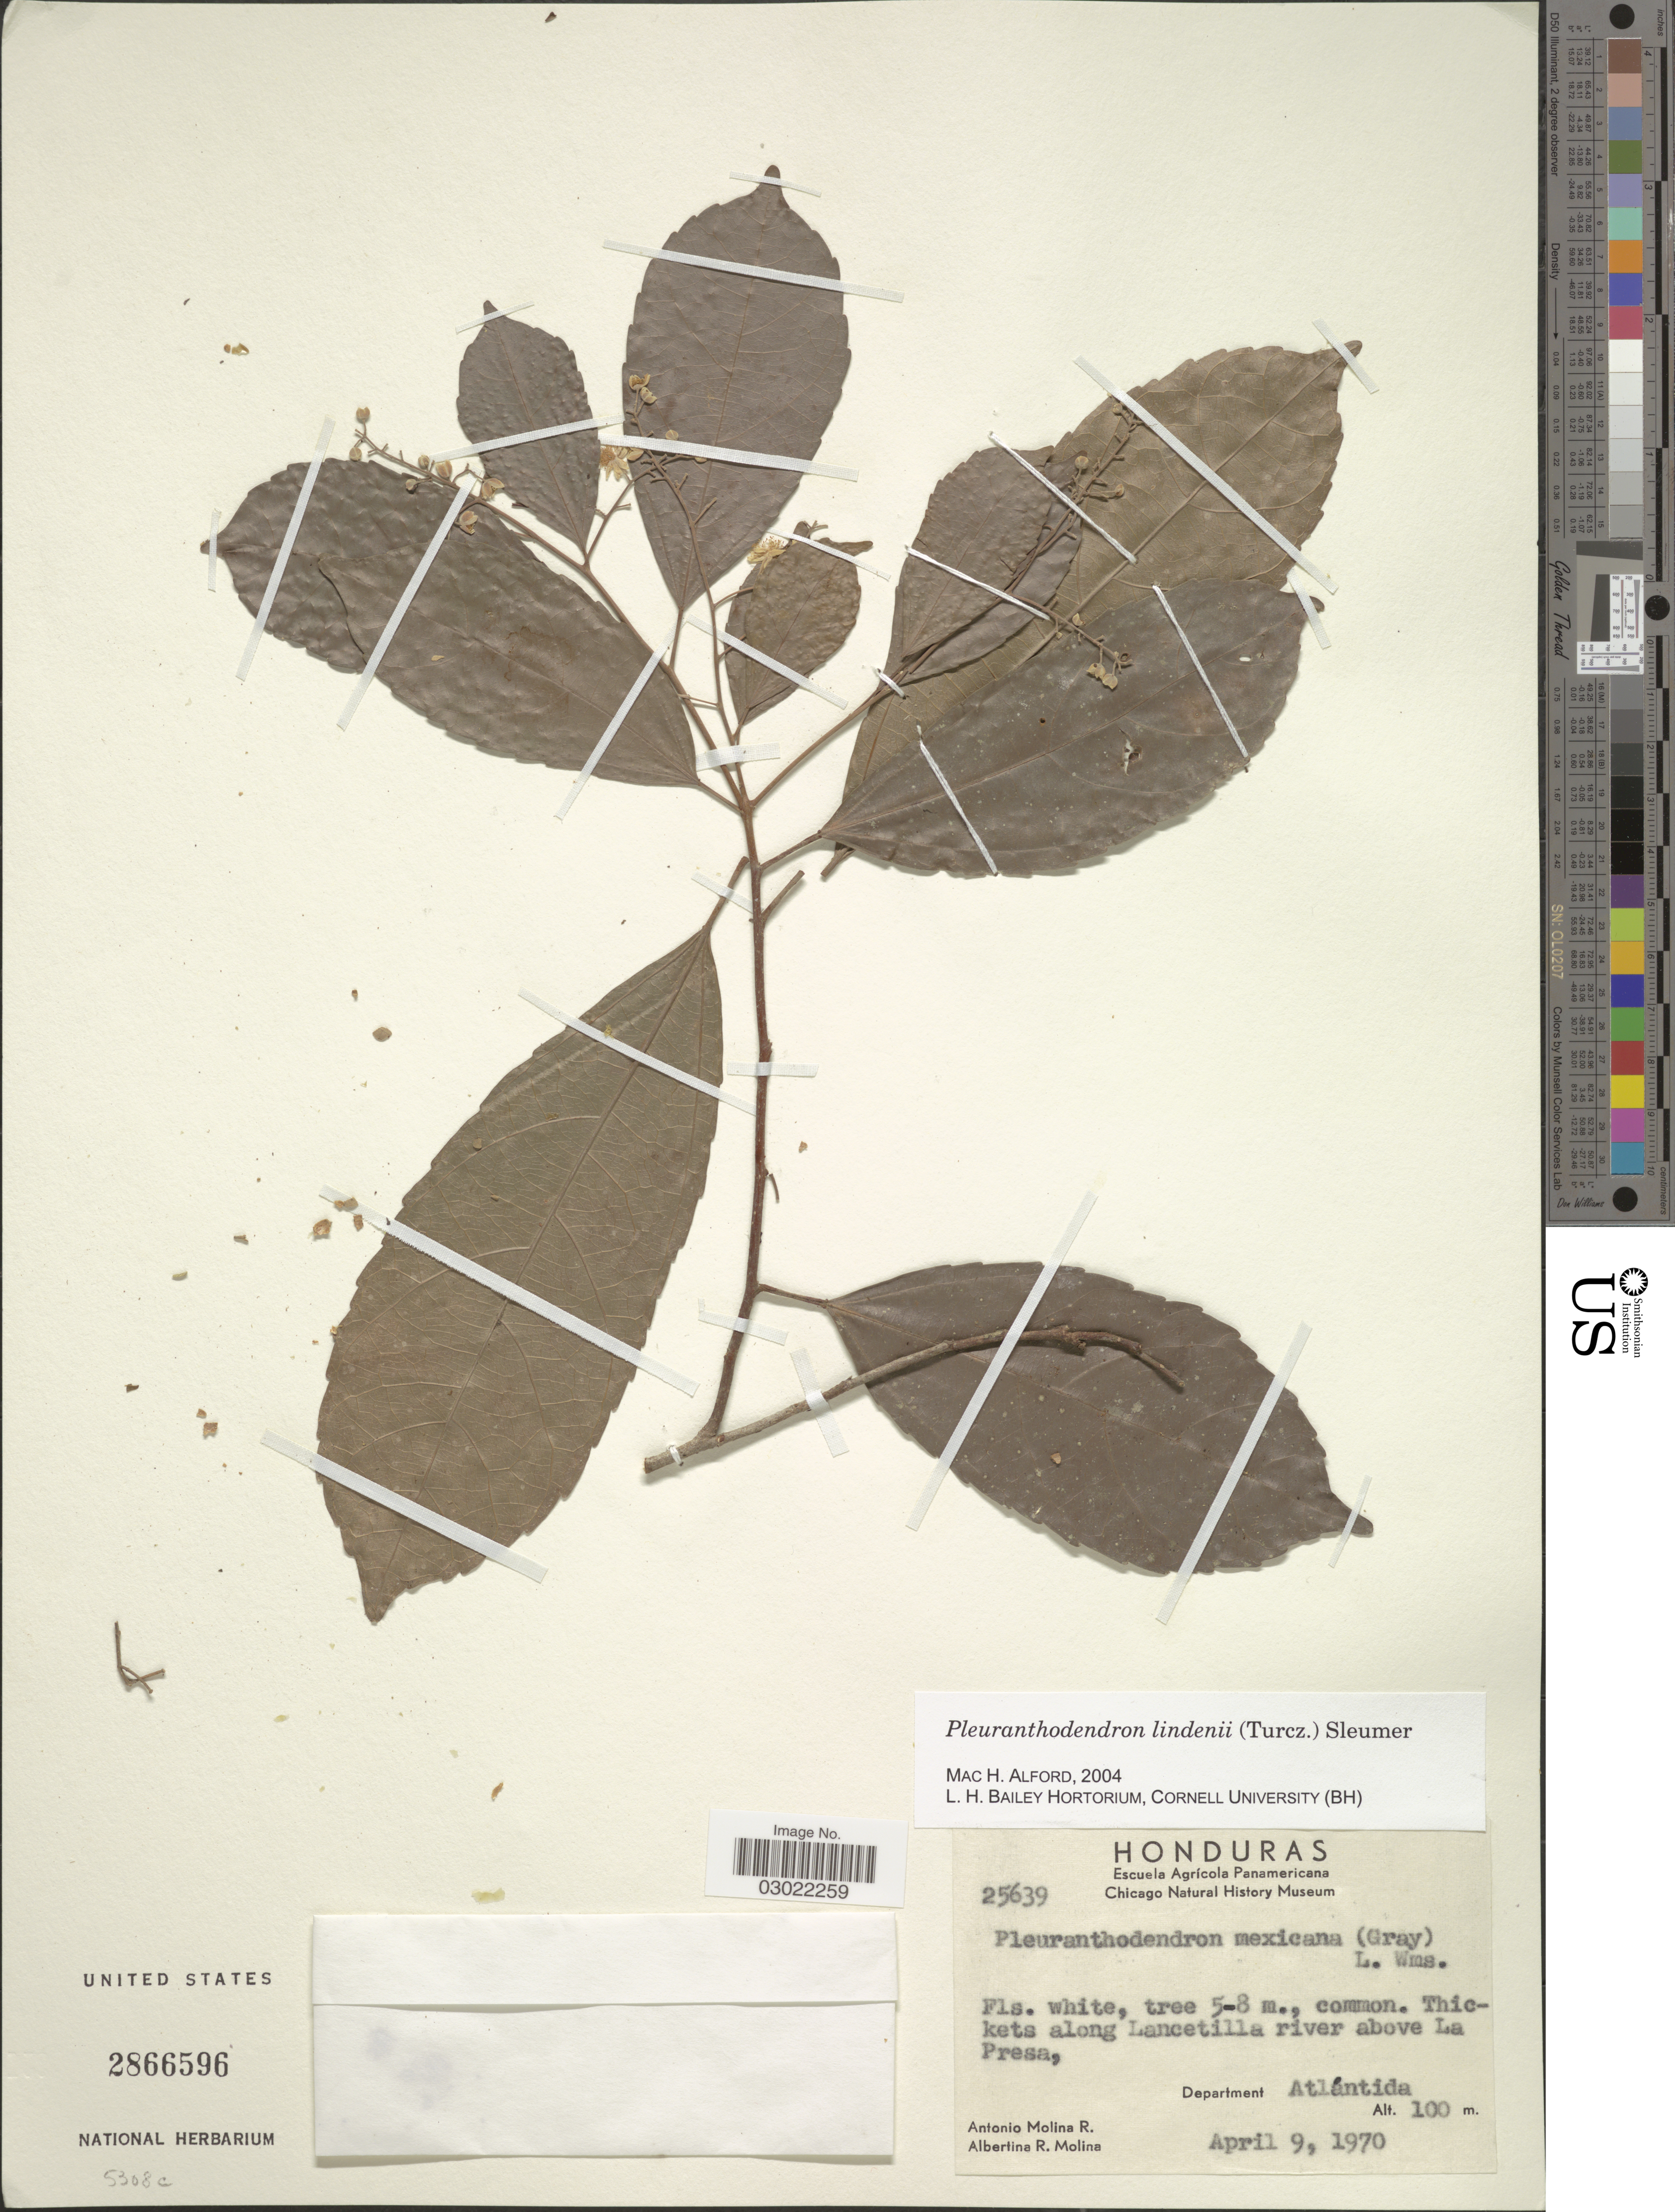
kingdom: Plantae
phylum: Tracheophyta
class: Magnoliopsida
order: Malpighiales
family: Salicaceae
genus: Pleuranthodendron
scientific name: Pleuranthodendron lindenii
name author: (Turcz.) Sleumer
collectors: A. Molina R. & A. R. Molina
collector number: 25639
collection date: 1970-04-09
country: Honduras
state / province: Atlántida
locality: Thickets along Lancetilla river above La Presa, Department Atlántida.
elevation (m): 100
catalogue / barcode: US 2866596